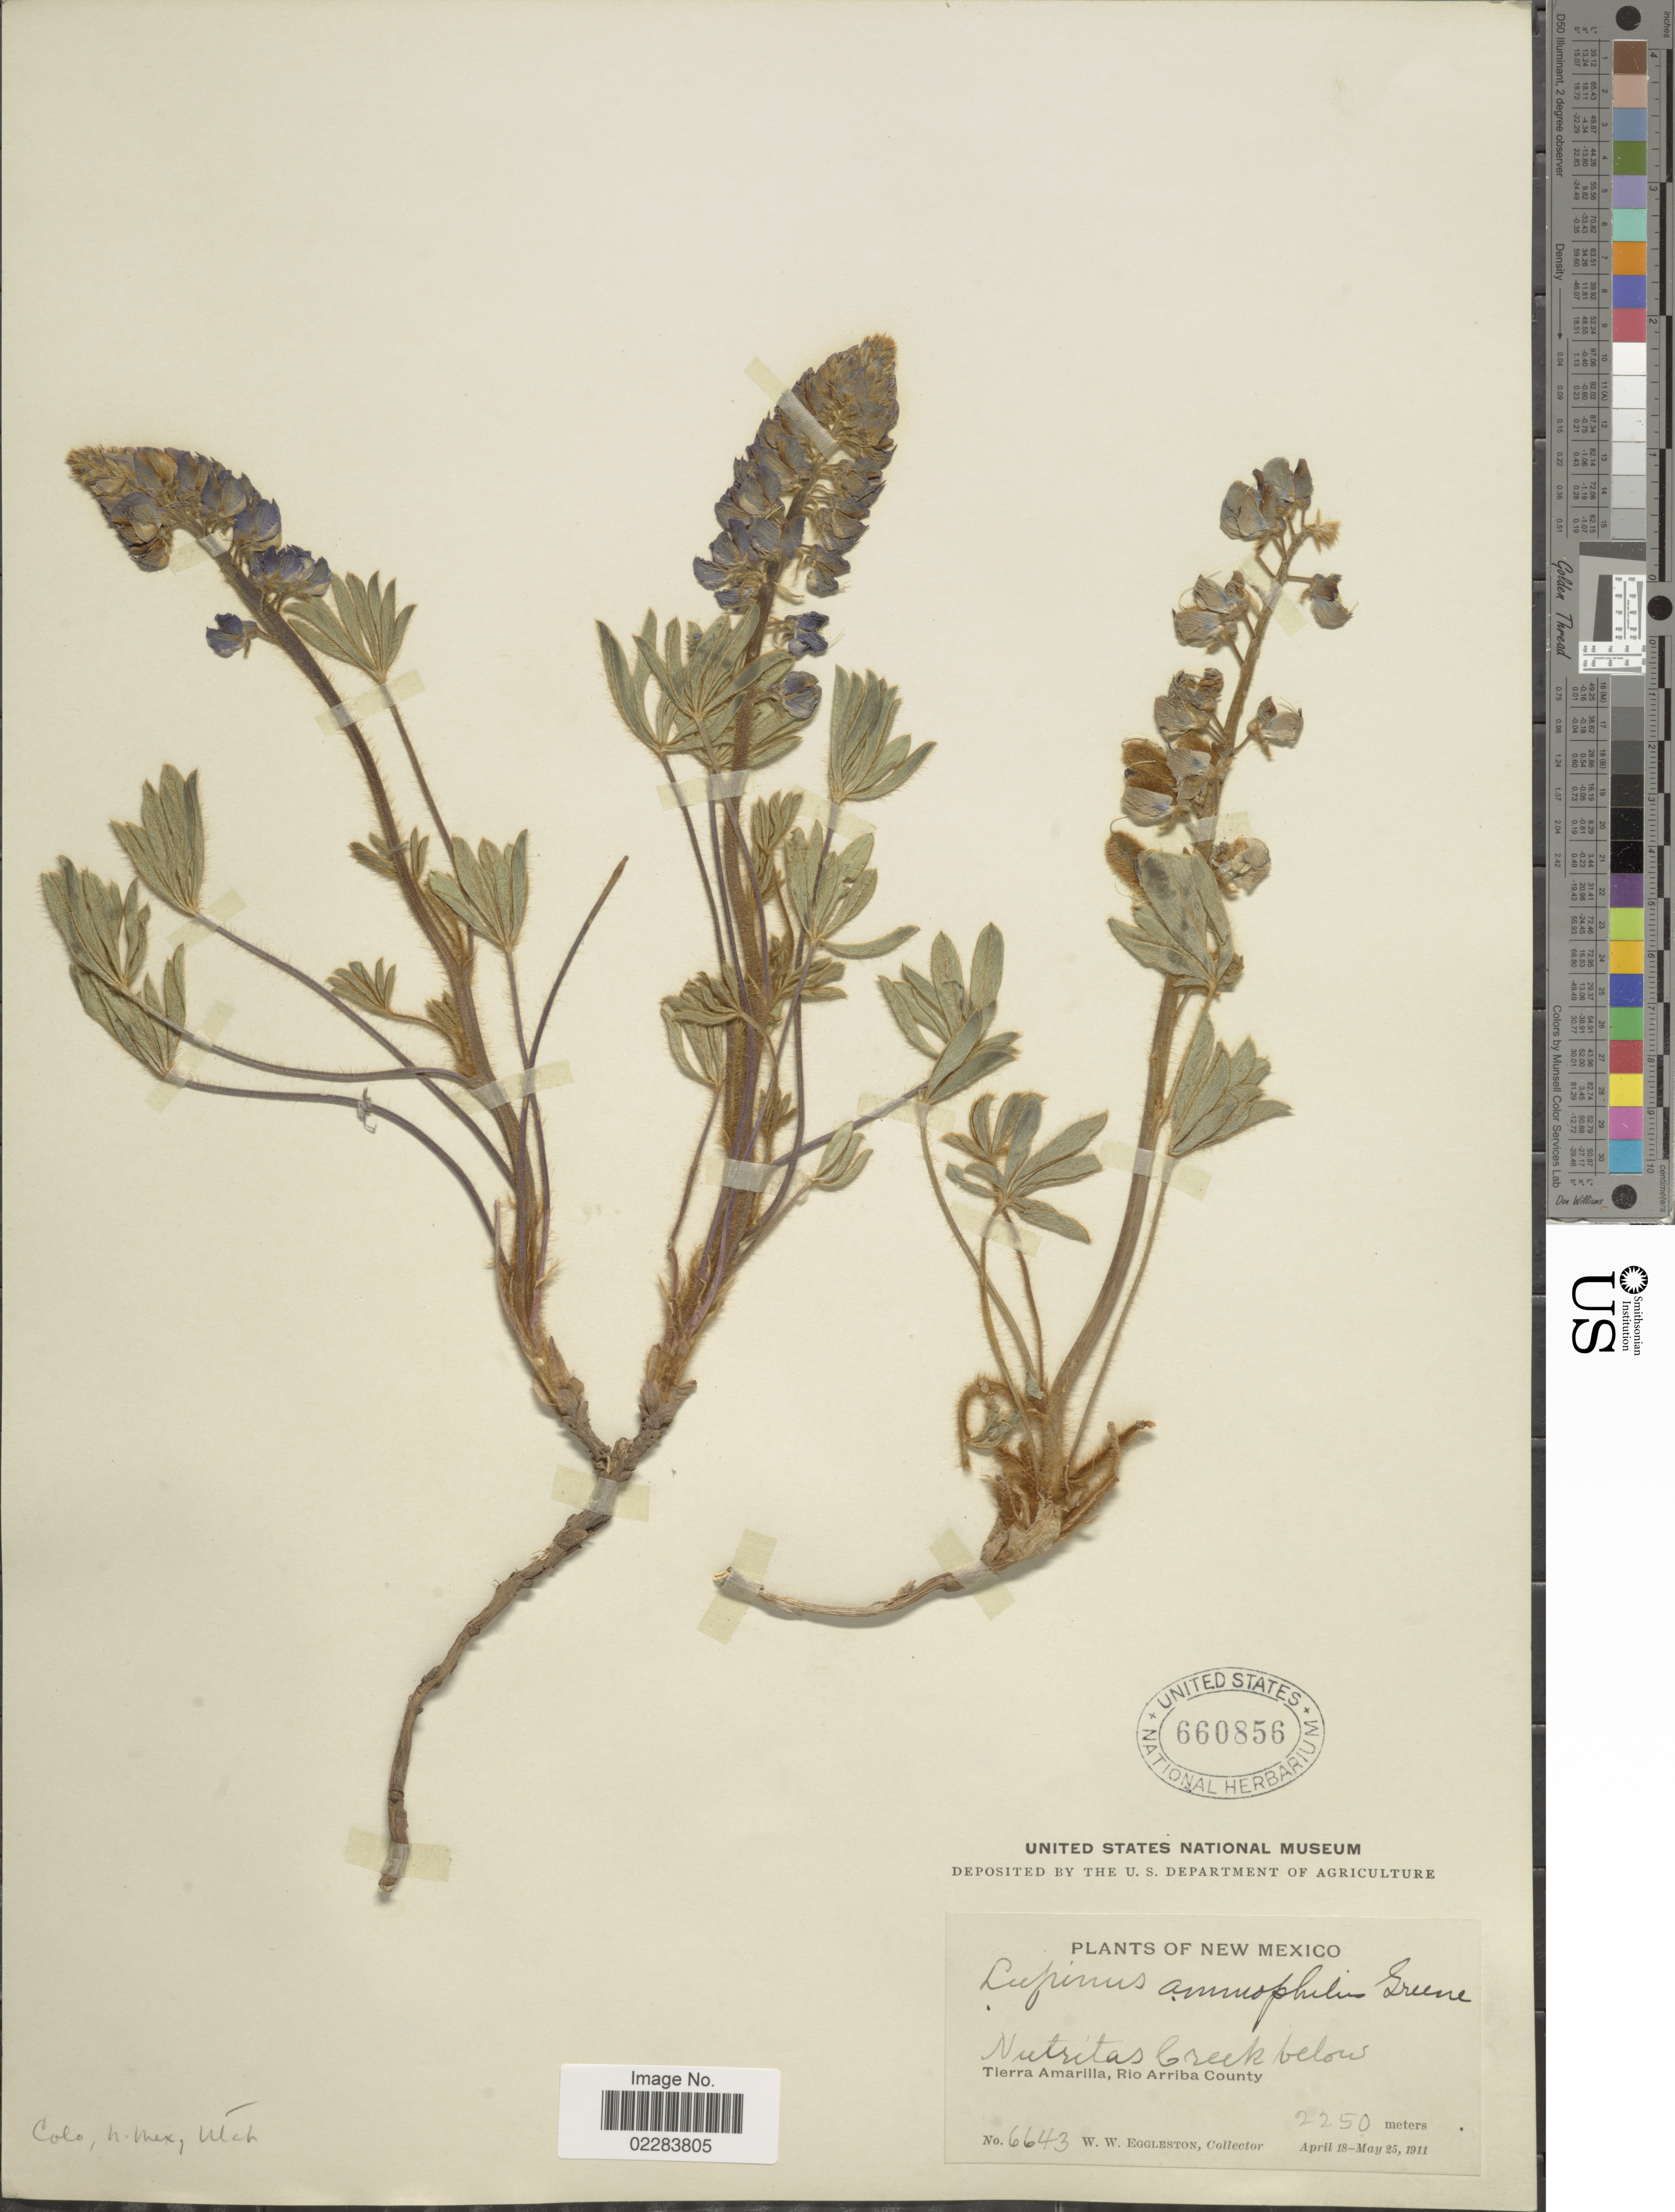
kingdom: Plantae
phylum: Tracheophyta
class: Magnoliopsida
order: Fabales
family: Fabaceae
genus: Lupinus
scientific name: Lupinus ammophilus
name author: Greene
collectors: W. W. Eggleston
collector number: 6643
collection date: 1911-04-18/1911-05-25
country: United States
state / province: New Mexico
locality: Nutritas Creek below. Tierra Amarilla, Rio Arriba County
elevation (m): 2250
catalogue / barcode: US 660856